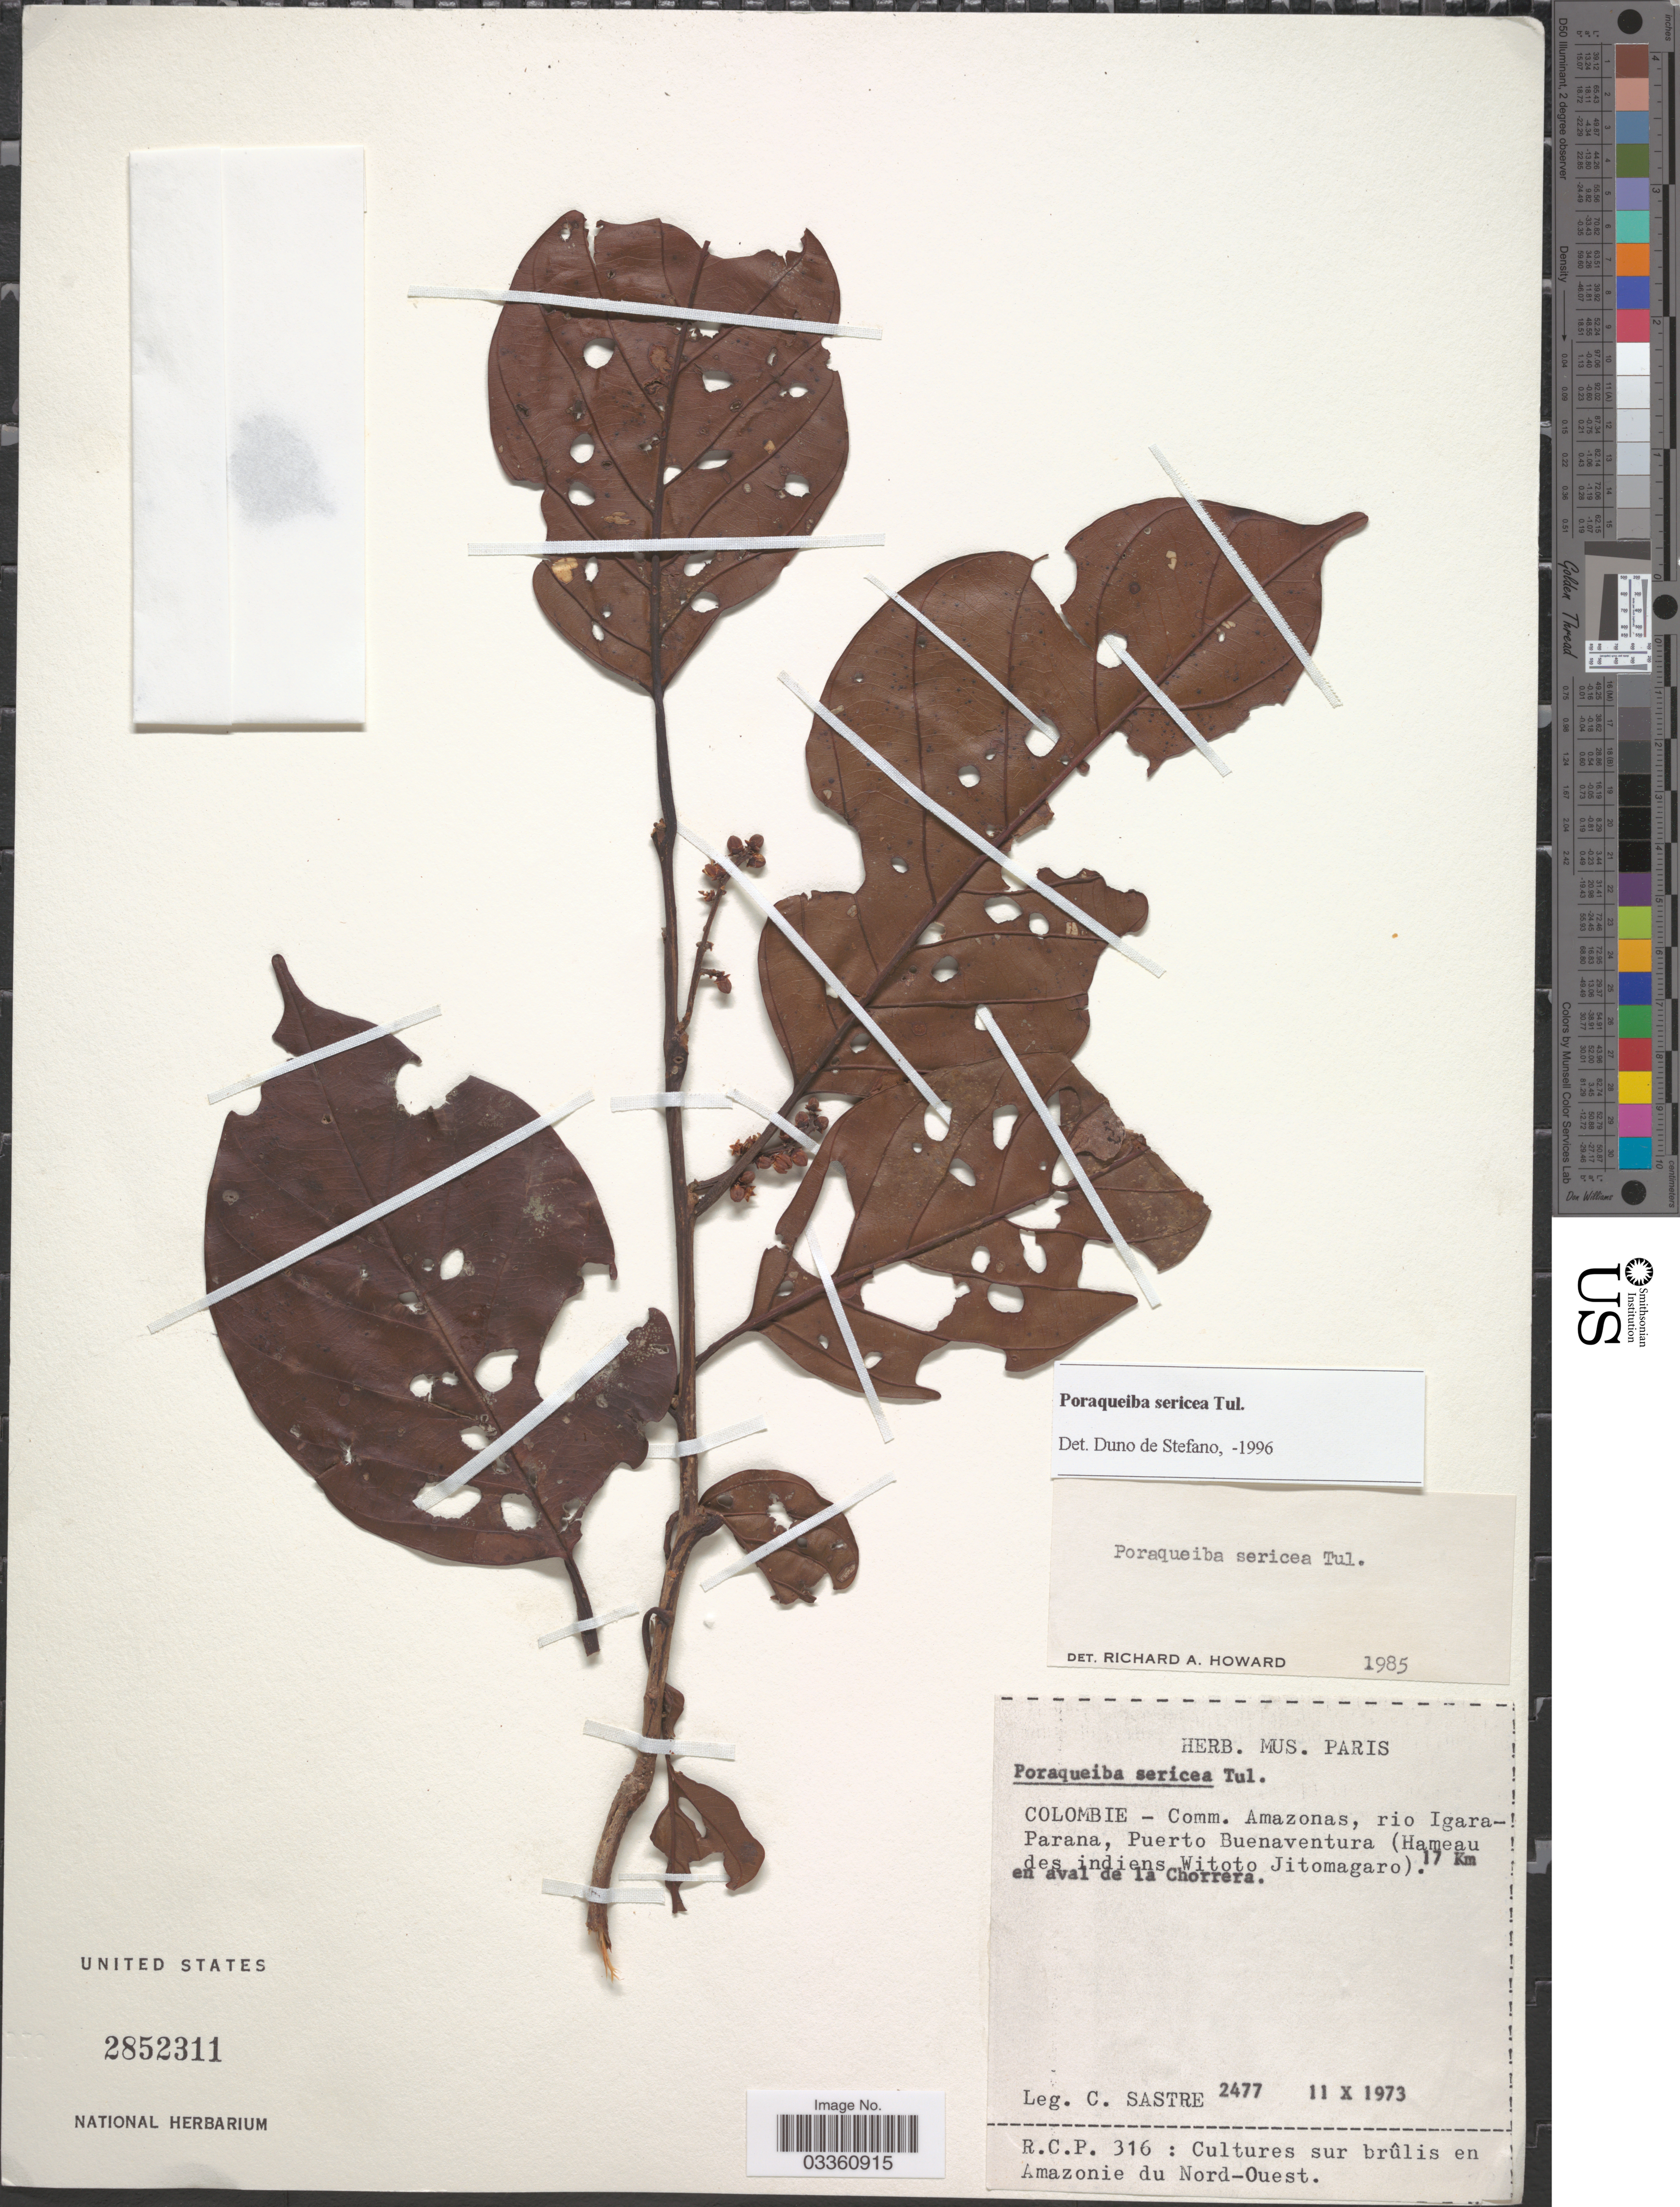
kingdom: Plantae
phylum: Tracheophyta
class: Magnoliopsida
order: Metteniusales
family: Metteniusaceae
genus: Poraqueiba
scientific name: Poraqueiba sericea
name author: Tul.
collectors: C. Sastre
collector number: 2477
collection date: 1973-10-11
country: Colombia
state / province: Amazônas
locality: Comm. Amazonas, rio Igara-Parana, Puerto Buenaventura (Hameau des indiens Witoto Jitomagaro). 17 Km en aval de la Chorrera.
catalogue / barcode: US 2852311